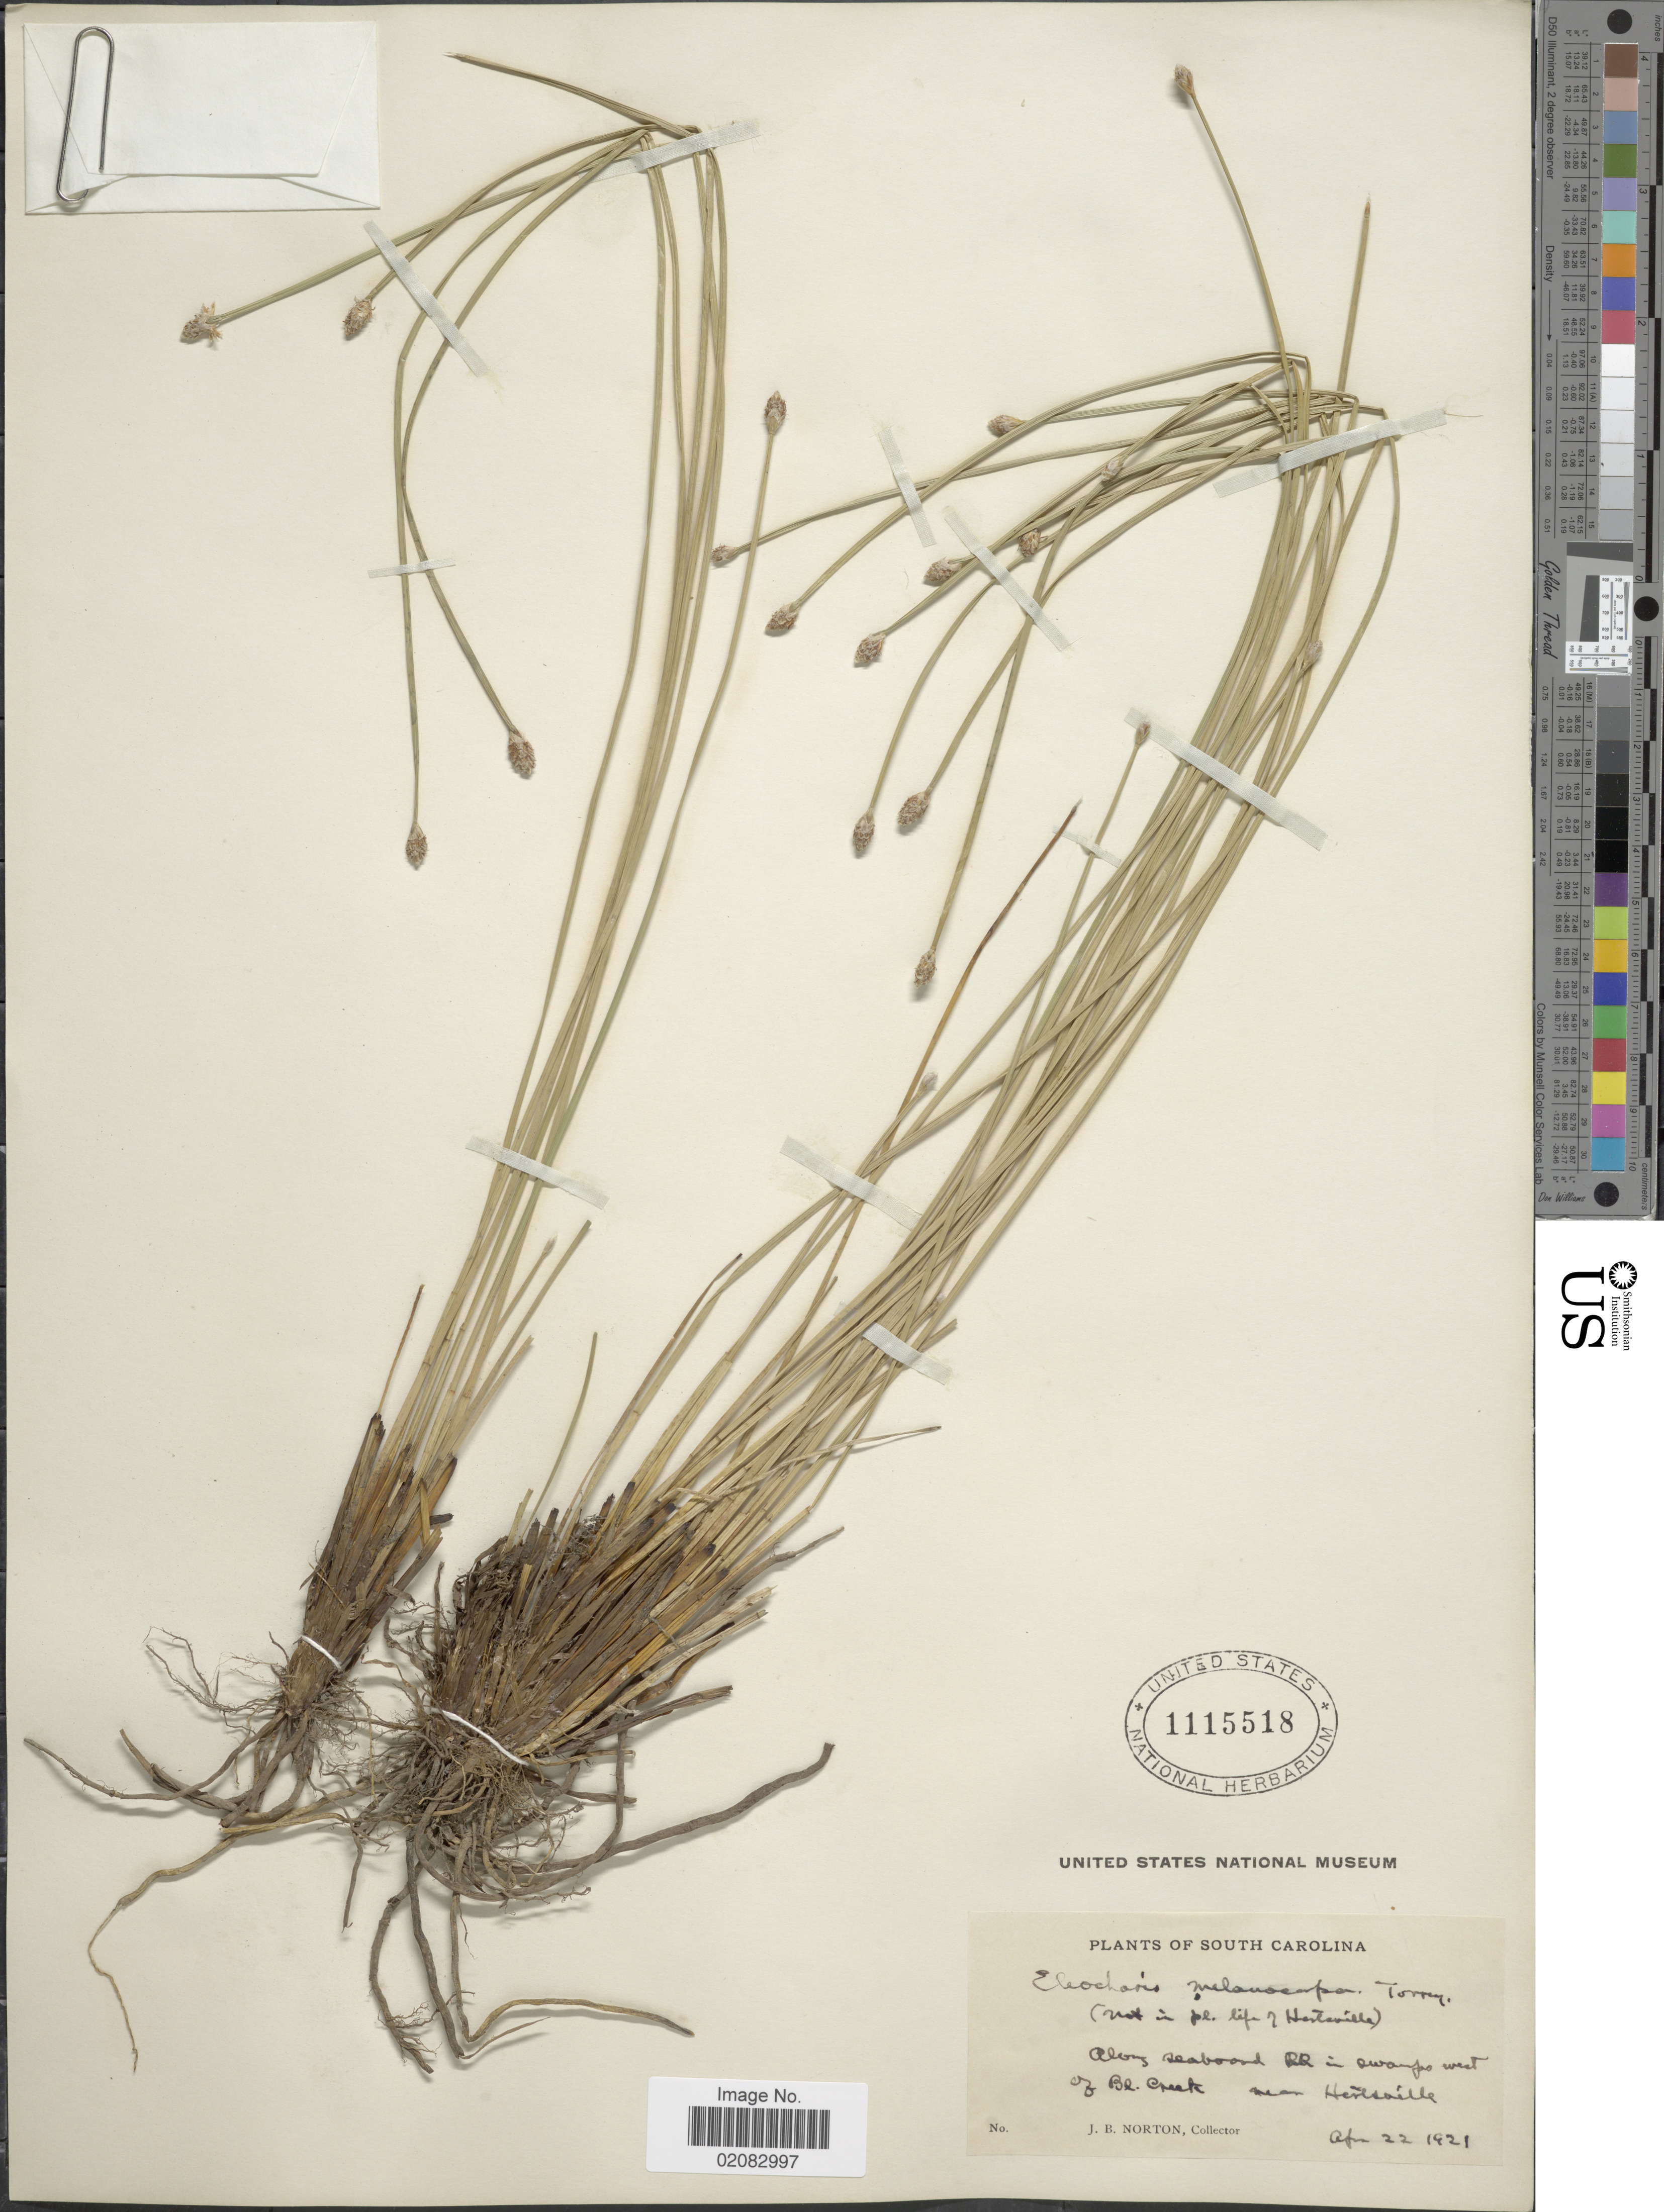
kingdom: Plantae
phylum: Tracheophyta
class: Liliopsida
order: Poales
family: Cyperaceae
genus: Eleocharis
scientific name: Eleocharis melanocarpa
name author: Torr.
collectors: J. B. Norton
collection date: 1921-04-22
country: United States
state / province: South Carolina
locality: Along seaboard RR in swamps west of Bl Creek near Hertsville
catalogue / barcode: US 1115518